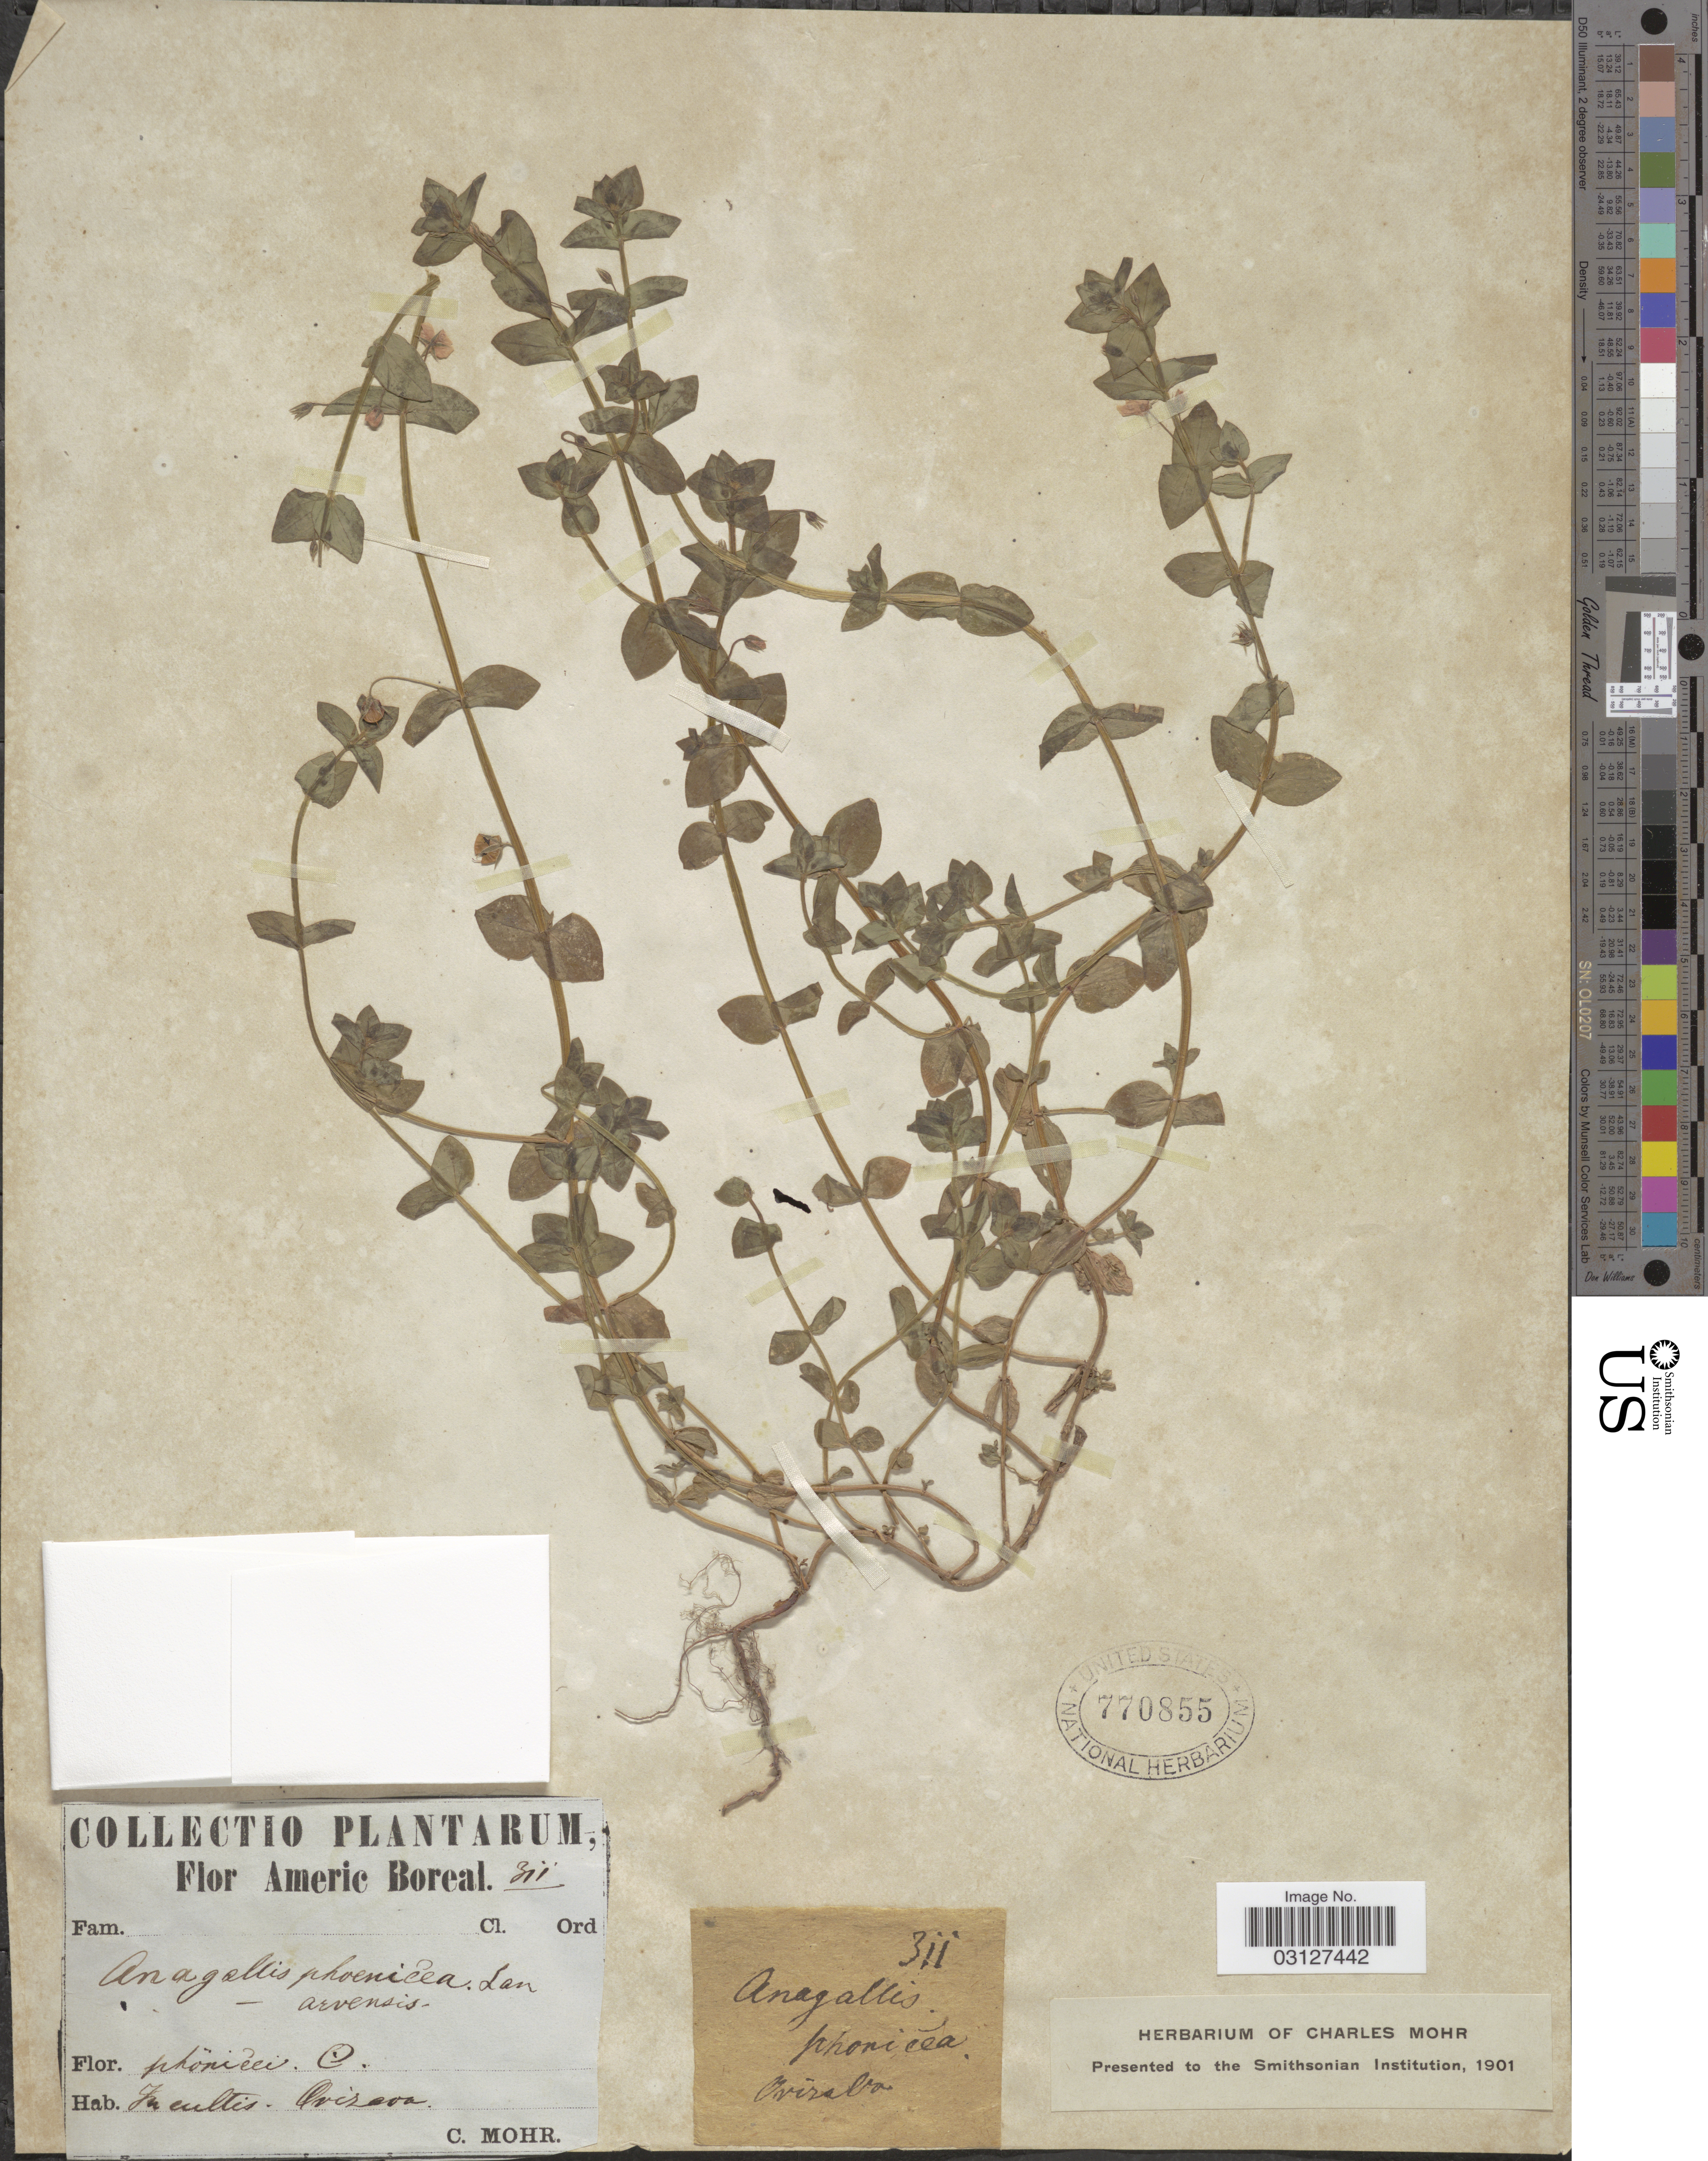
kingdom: Plantae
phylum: Tracheophyta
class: Magnoliopsida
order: Ericales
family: Primulaceae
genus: Anagallis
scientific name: Anagallis arvensis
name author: L.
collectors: C. T. Mohr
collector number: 311*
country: Mexico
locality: Americ Boreal. In cultis, Orizava.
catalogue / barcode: US 770855